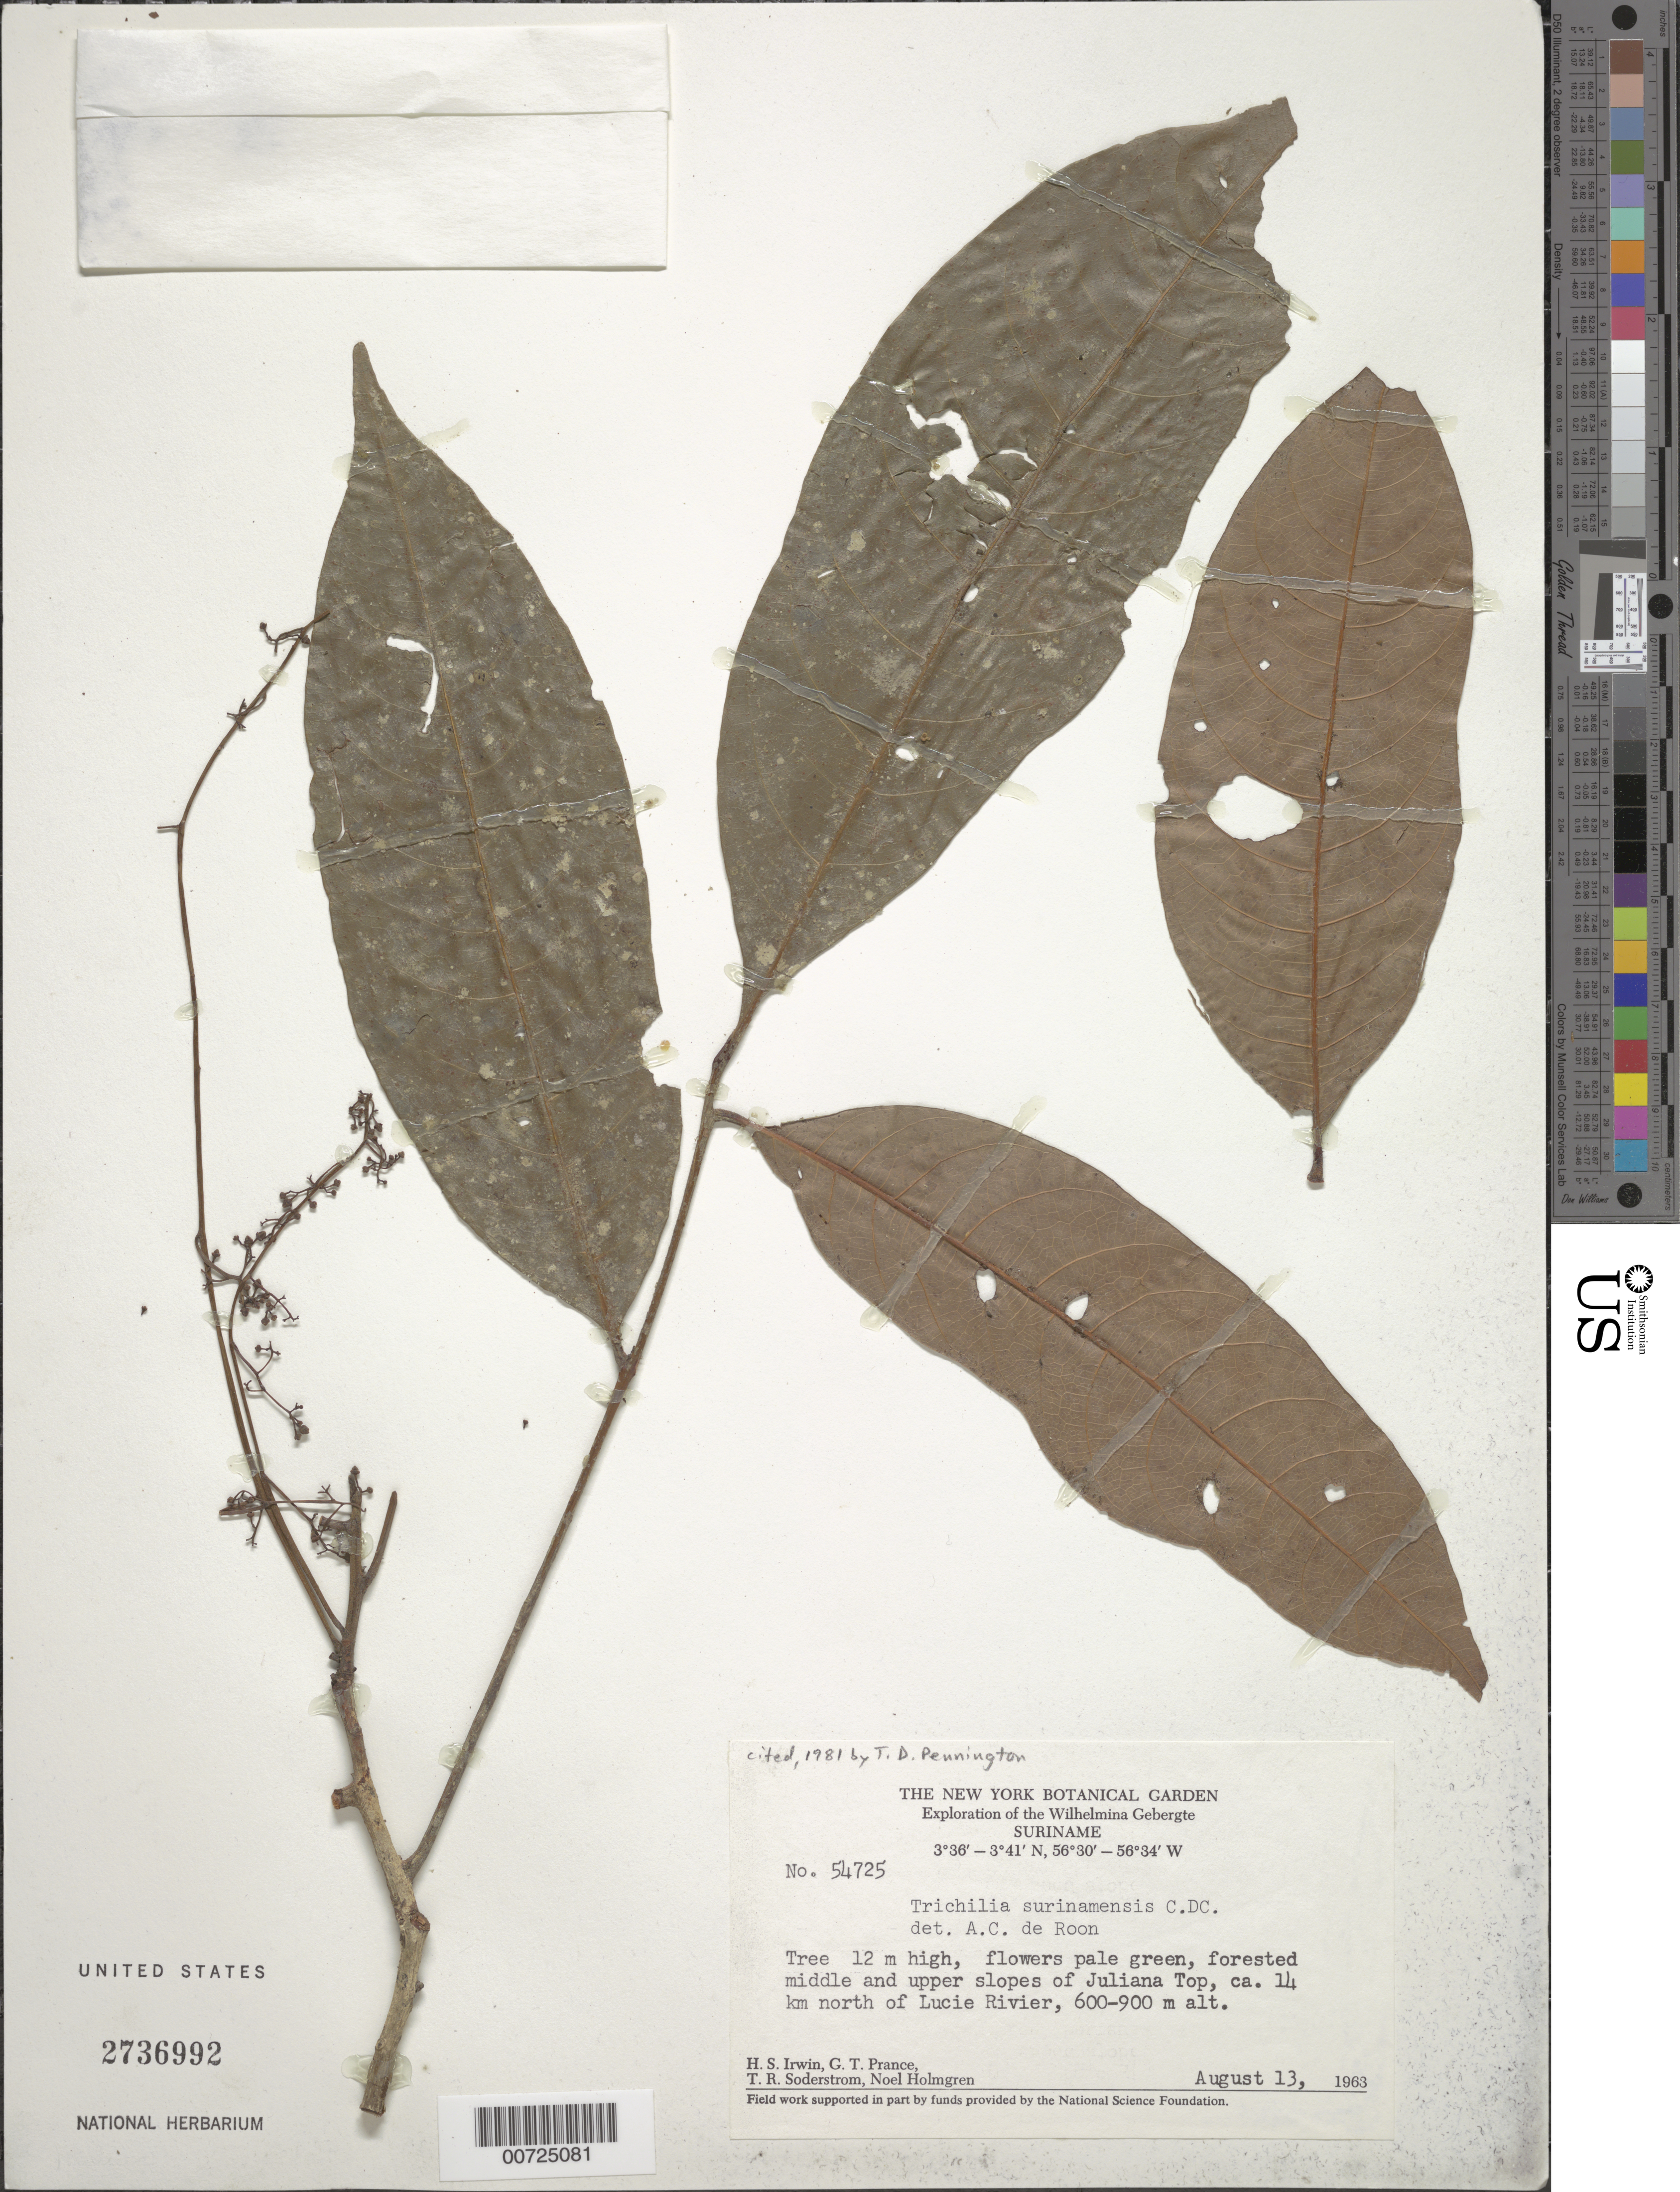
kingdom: Plantae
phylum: Tracheophyta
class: Magnoliopsida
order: Sapindales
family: Meliaceae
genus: Trichilia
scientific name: Trichilia surinamensis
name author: (Miq.) C. DC.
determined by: Pennington, T. D., (K)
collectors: H. Irwin, G. T. Prance, T. R. Soderstrom & N. H. Holmgren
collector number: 54725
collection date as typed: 13-Aug-63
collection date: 1963-08-13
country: Suriname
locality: Juliana Top, 14 km N of Lucie R., Wilhelmina Gebergte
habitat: Forested upper and middle slopes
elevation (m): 600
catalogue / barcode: US 2736992